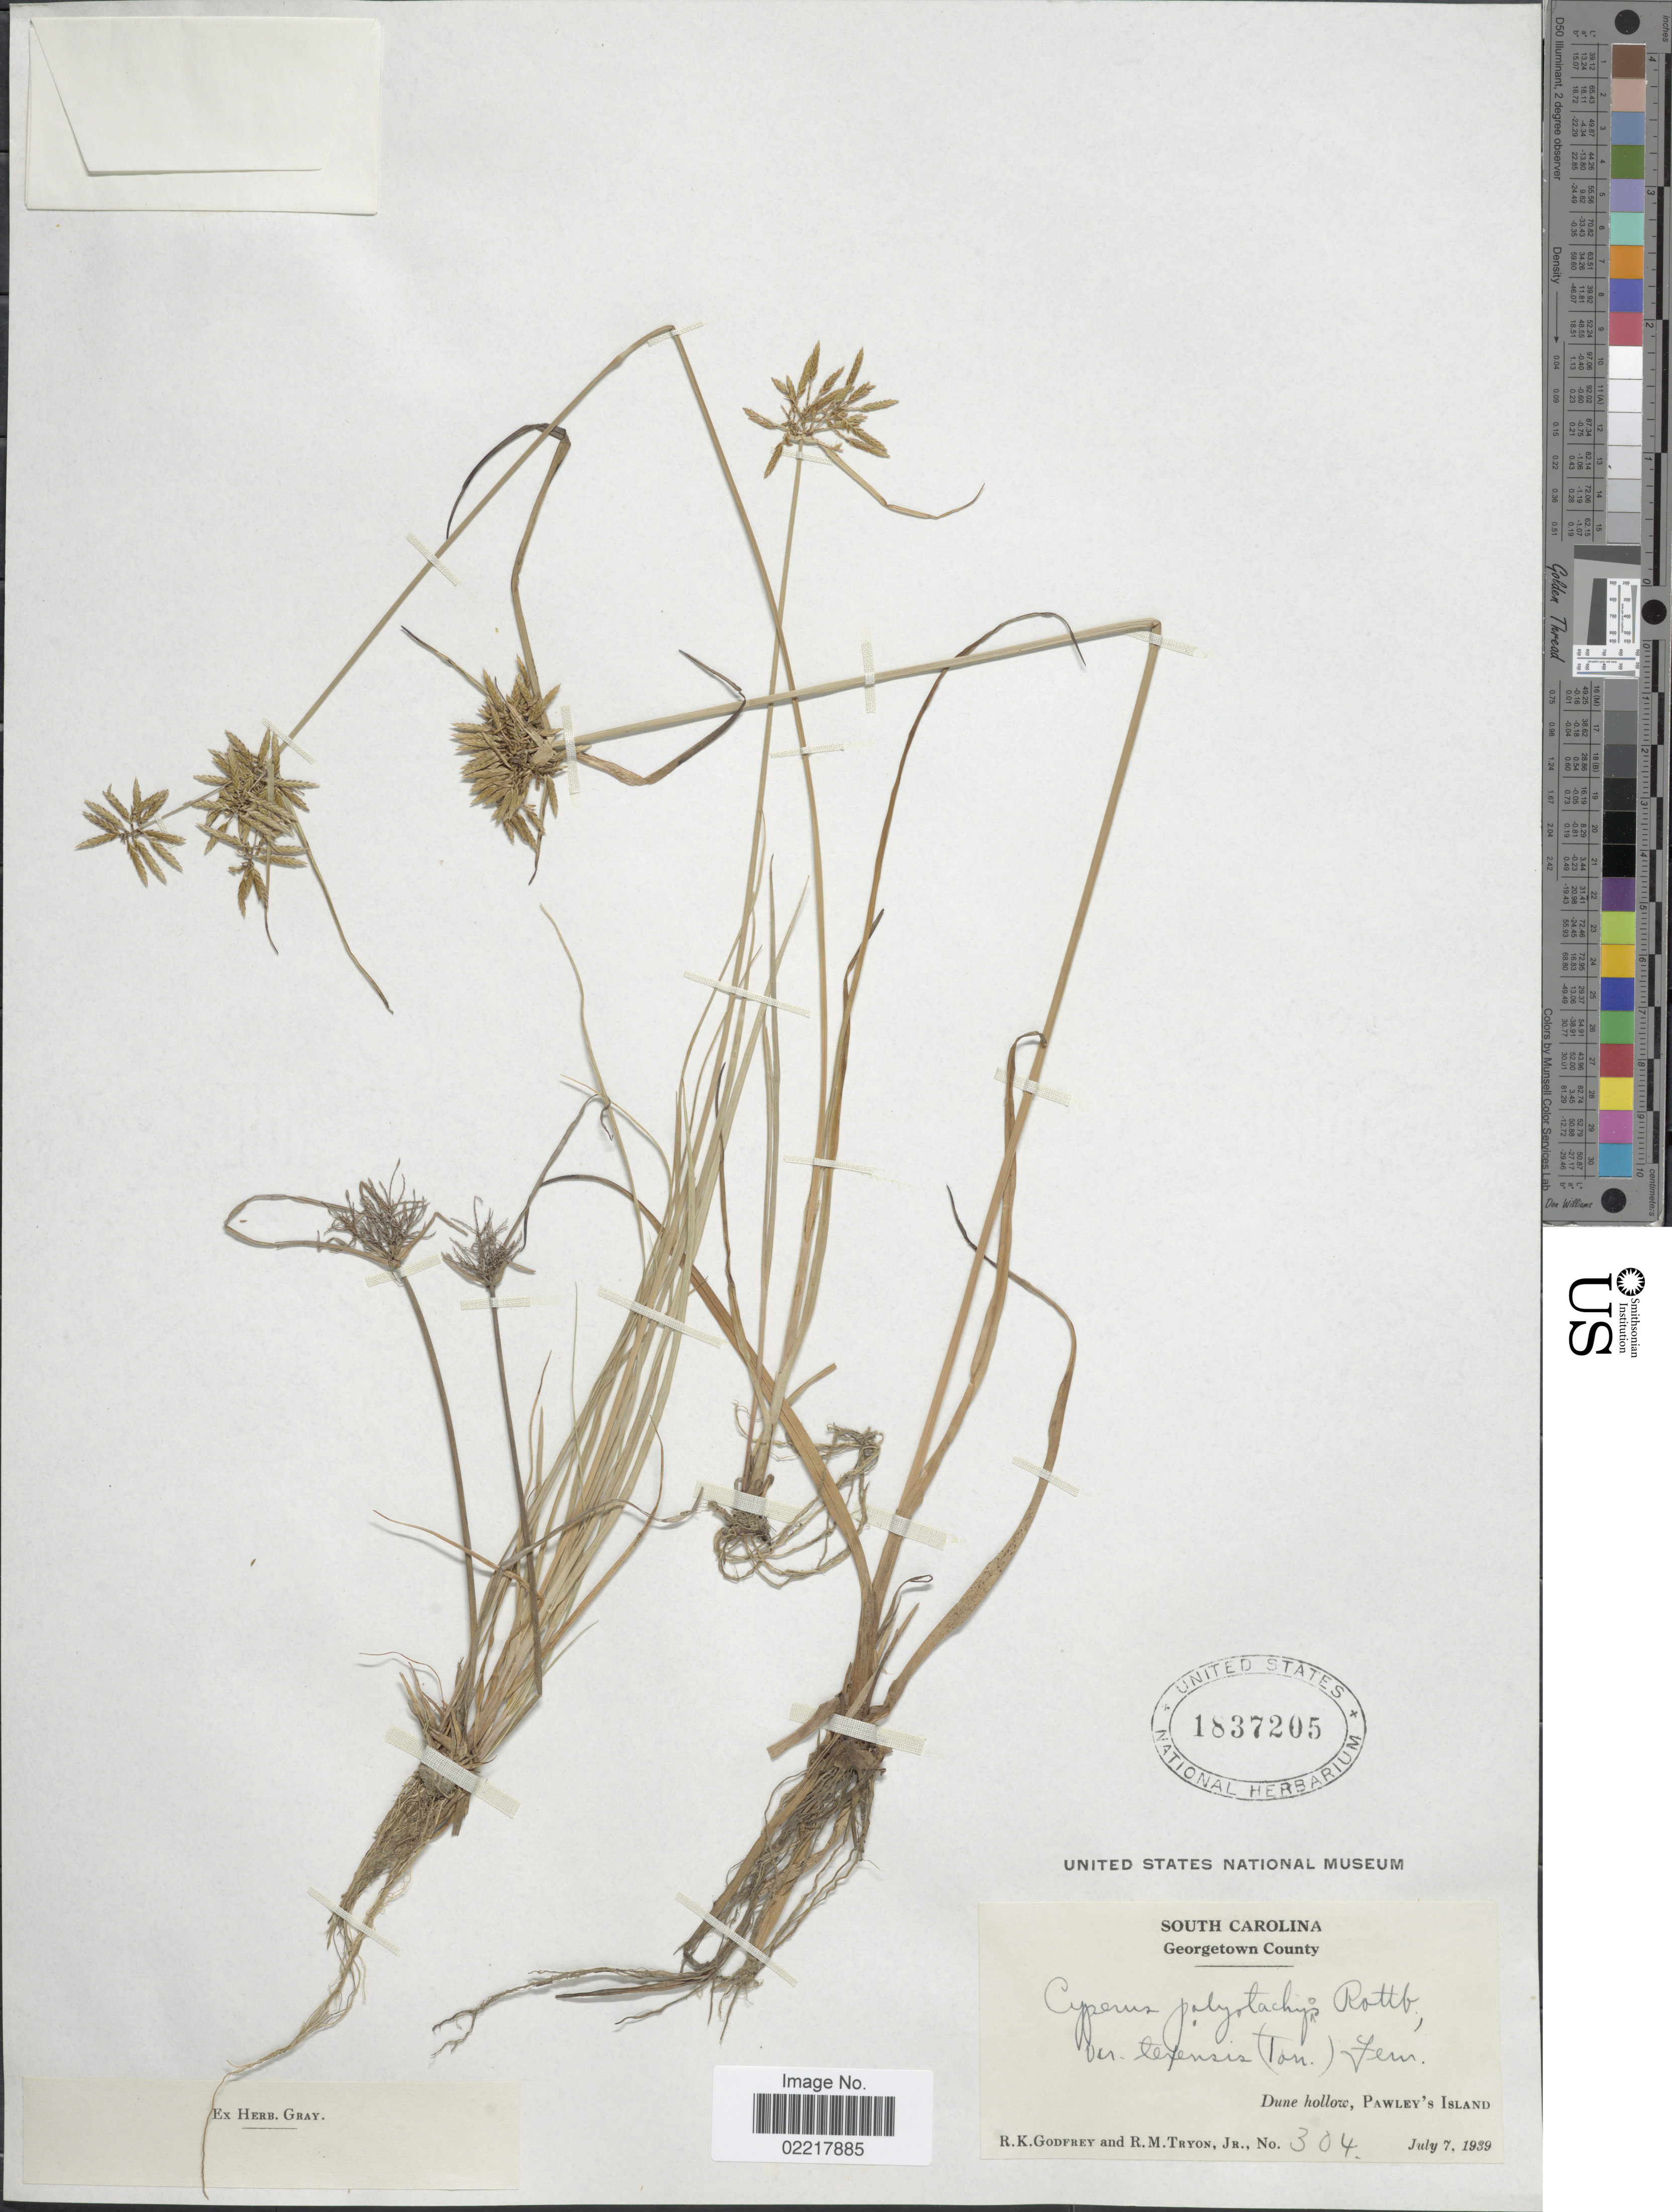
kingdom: Plantae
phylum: Tracheophyta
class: Liliopsida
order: Poales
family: Cyperaceae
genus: Cyperus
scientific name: Cyperus polystachyos var. texensis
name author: (Torr.) Fernald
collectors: R. K. Godfrey & R. M. Tryon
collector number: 304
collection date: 1939-07-07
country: United States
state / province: South Carolina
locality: Georgetown County, Dune hollow, Pawley's Island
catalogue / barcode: US 1837205